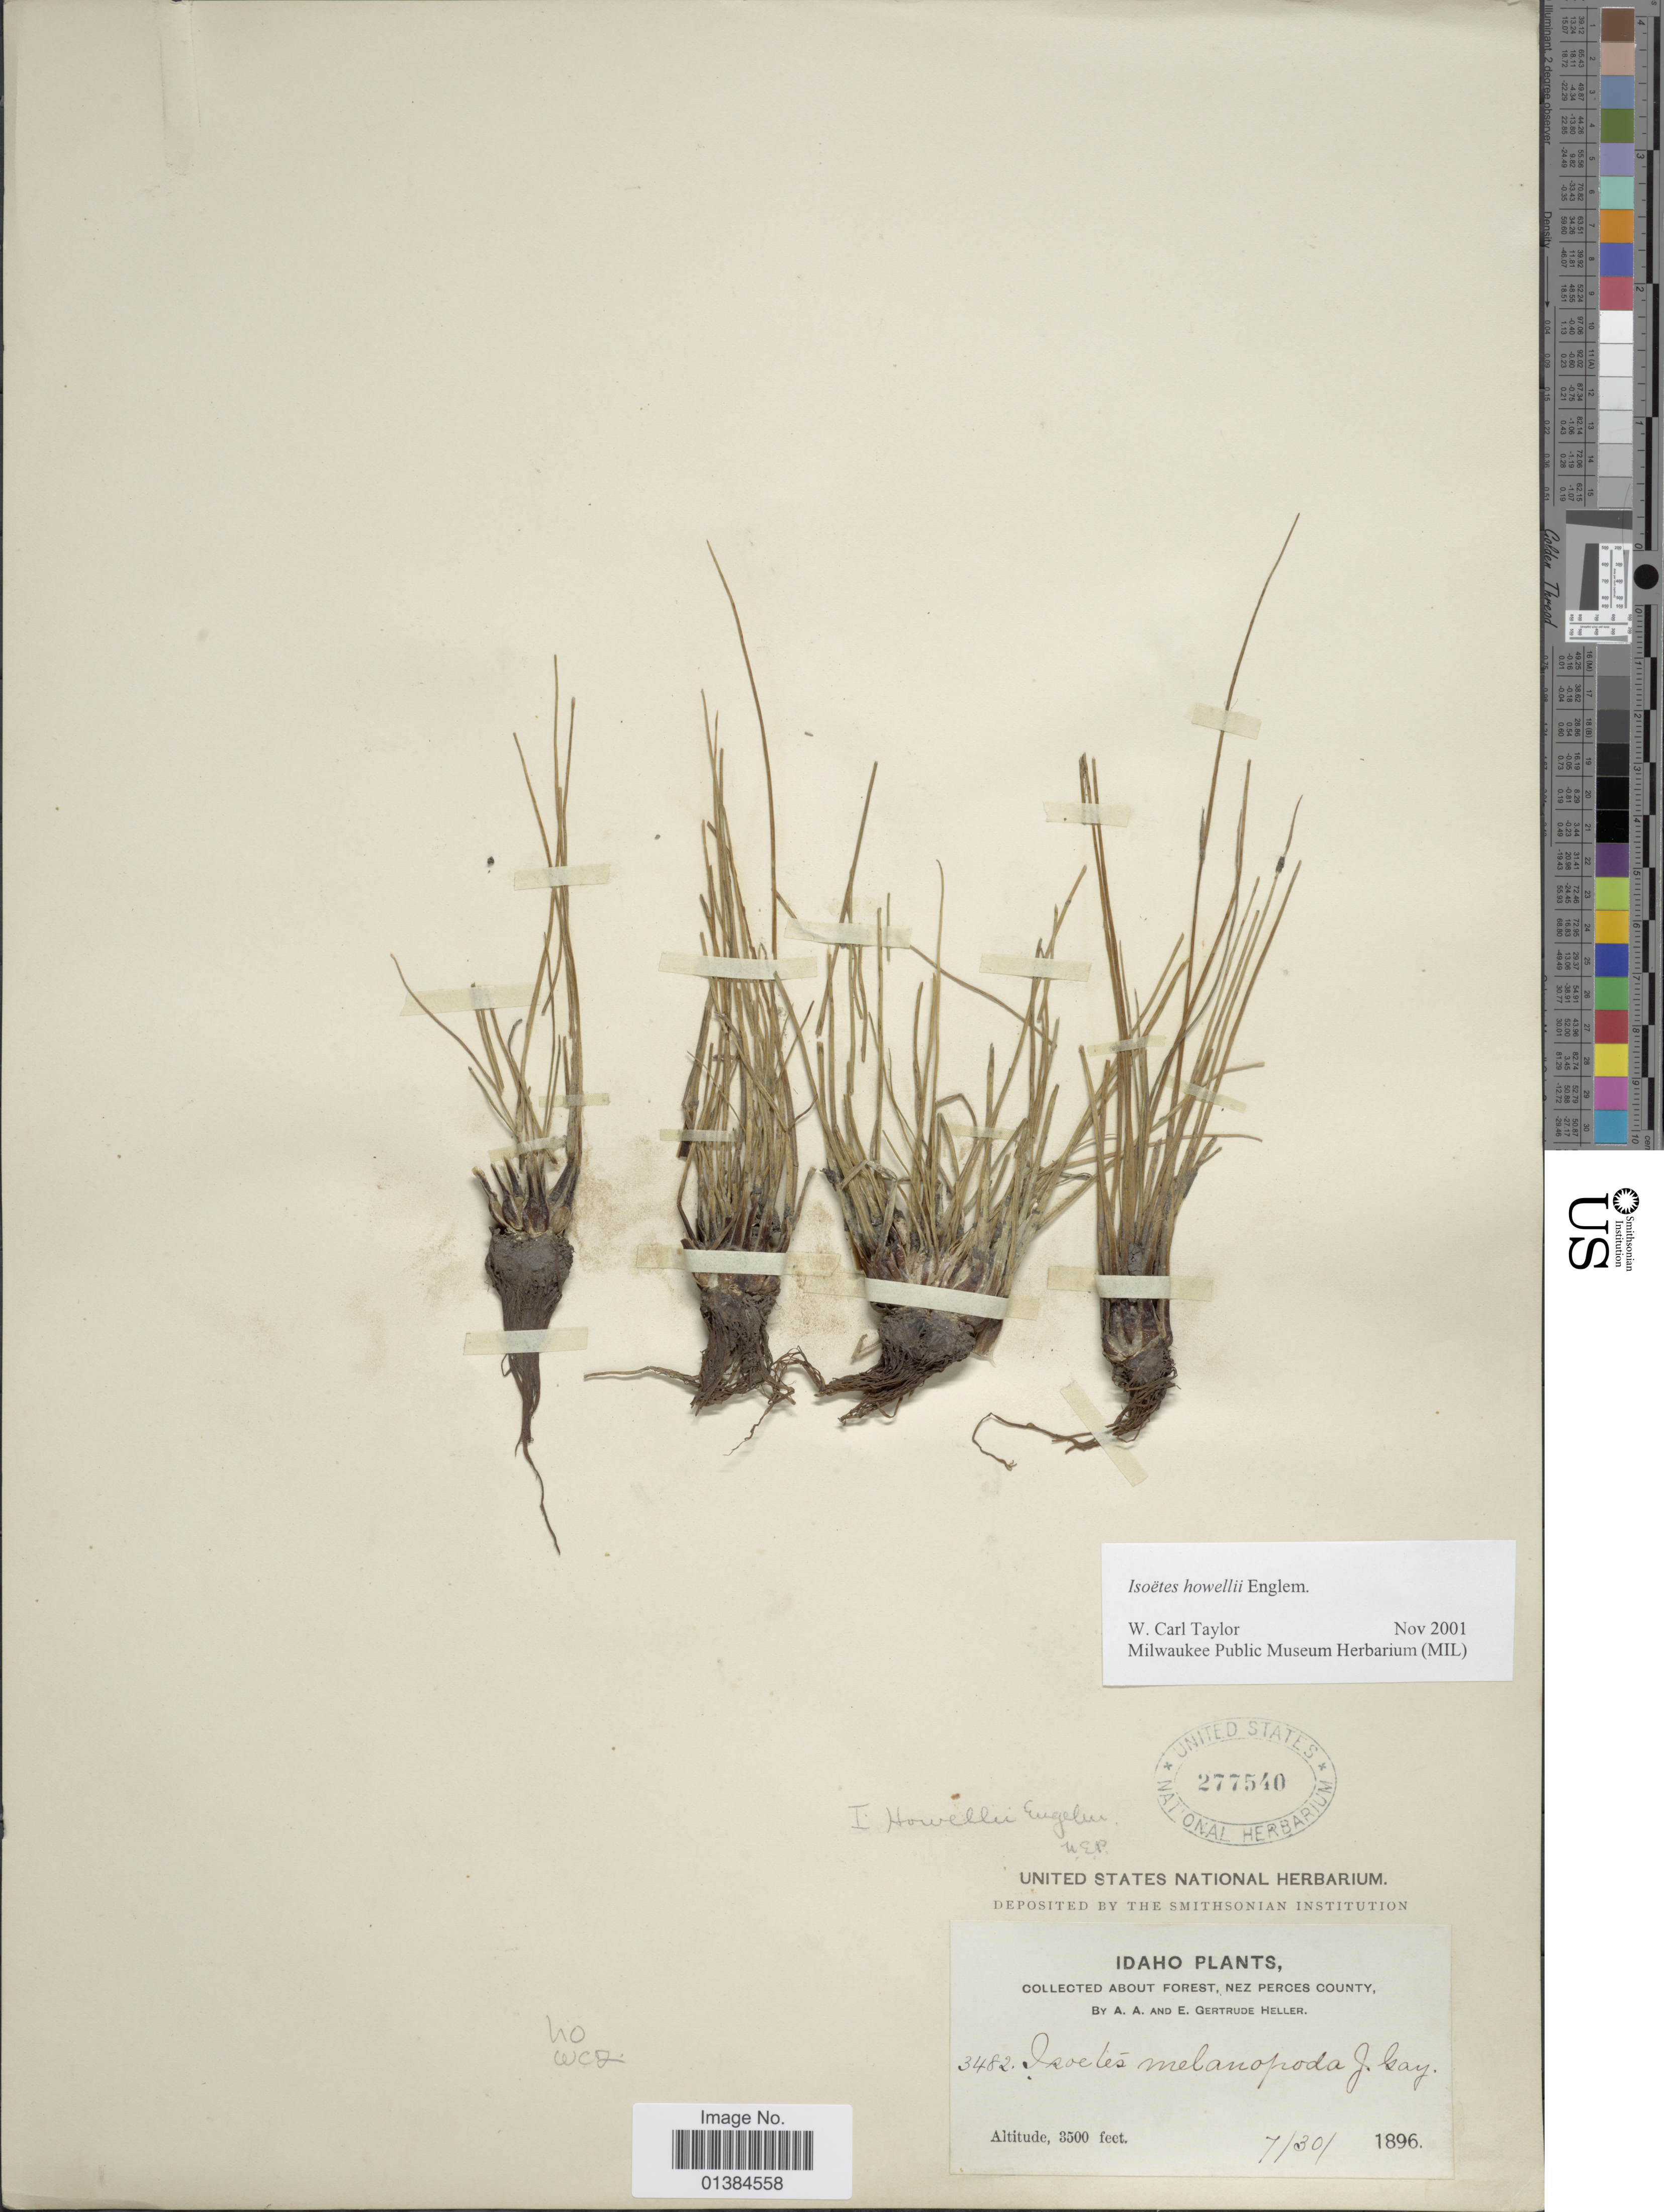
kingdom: Plantae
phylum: Tracheophyta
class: Lycopodiopsida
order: Isoetales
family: Isoetaceae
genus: Isoetes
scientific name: Isoetes howellii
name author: Engelm.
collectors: A. A. Heller & E. G. Heller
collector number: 3482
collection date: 1896-07-30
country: United States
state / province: Idaho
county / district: Nez Perce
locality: Collected about Forest, Nez Perces County.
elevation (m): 1067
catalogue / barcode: US 277540